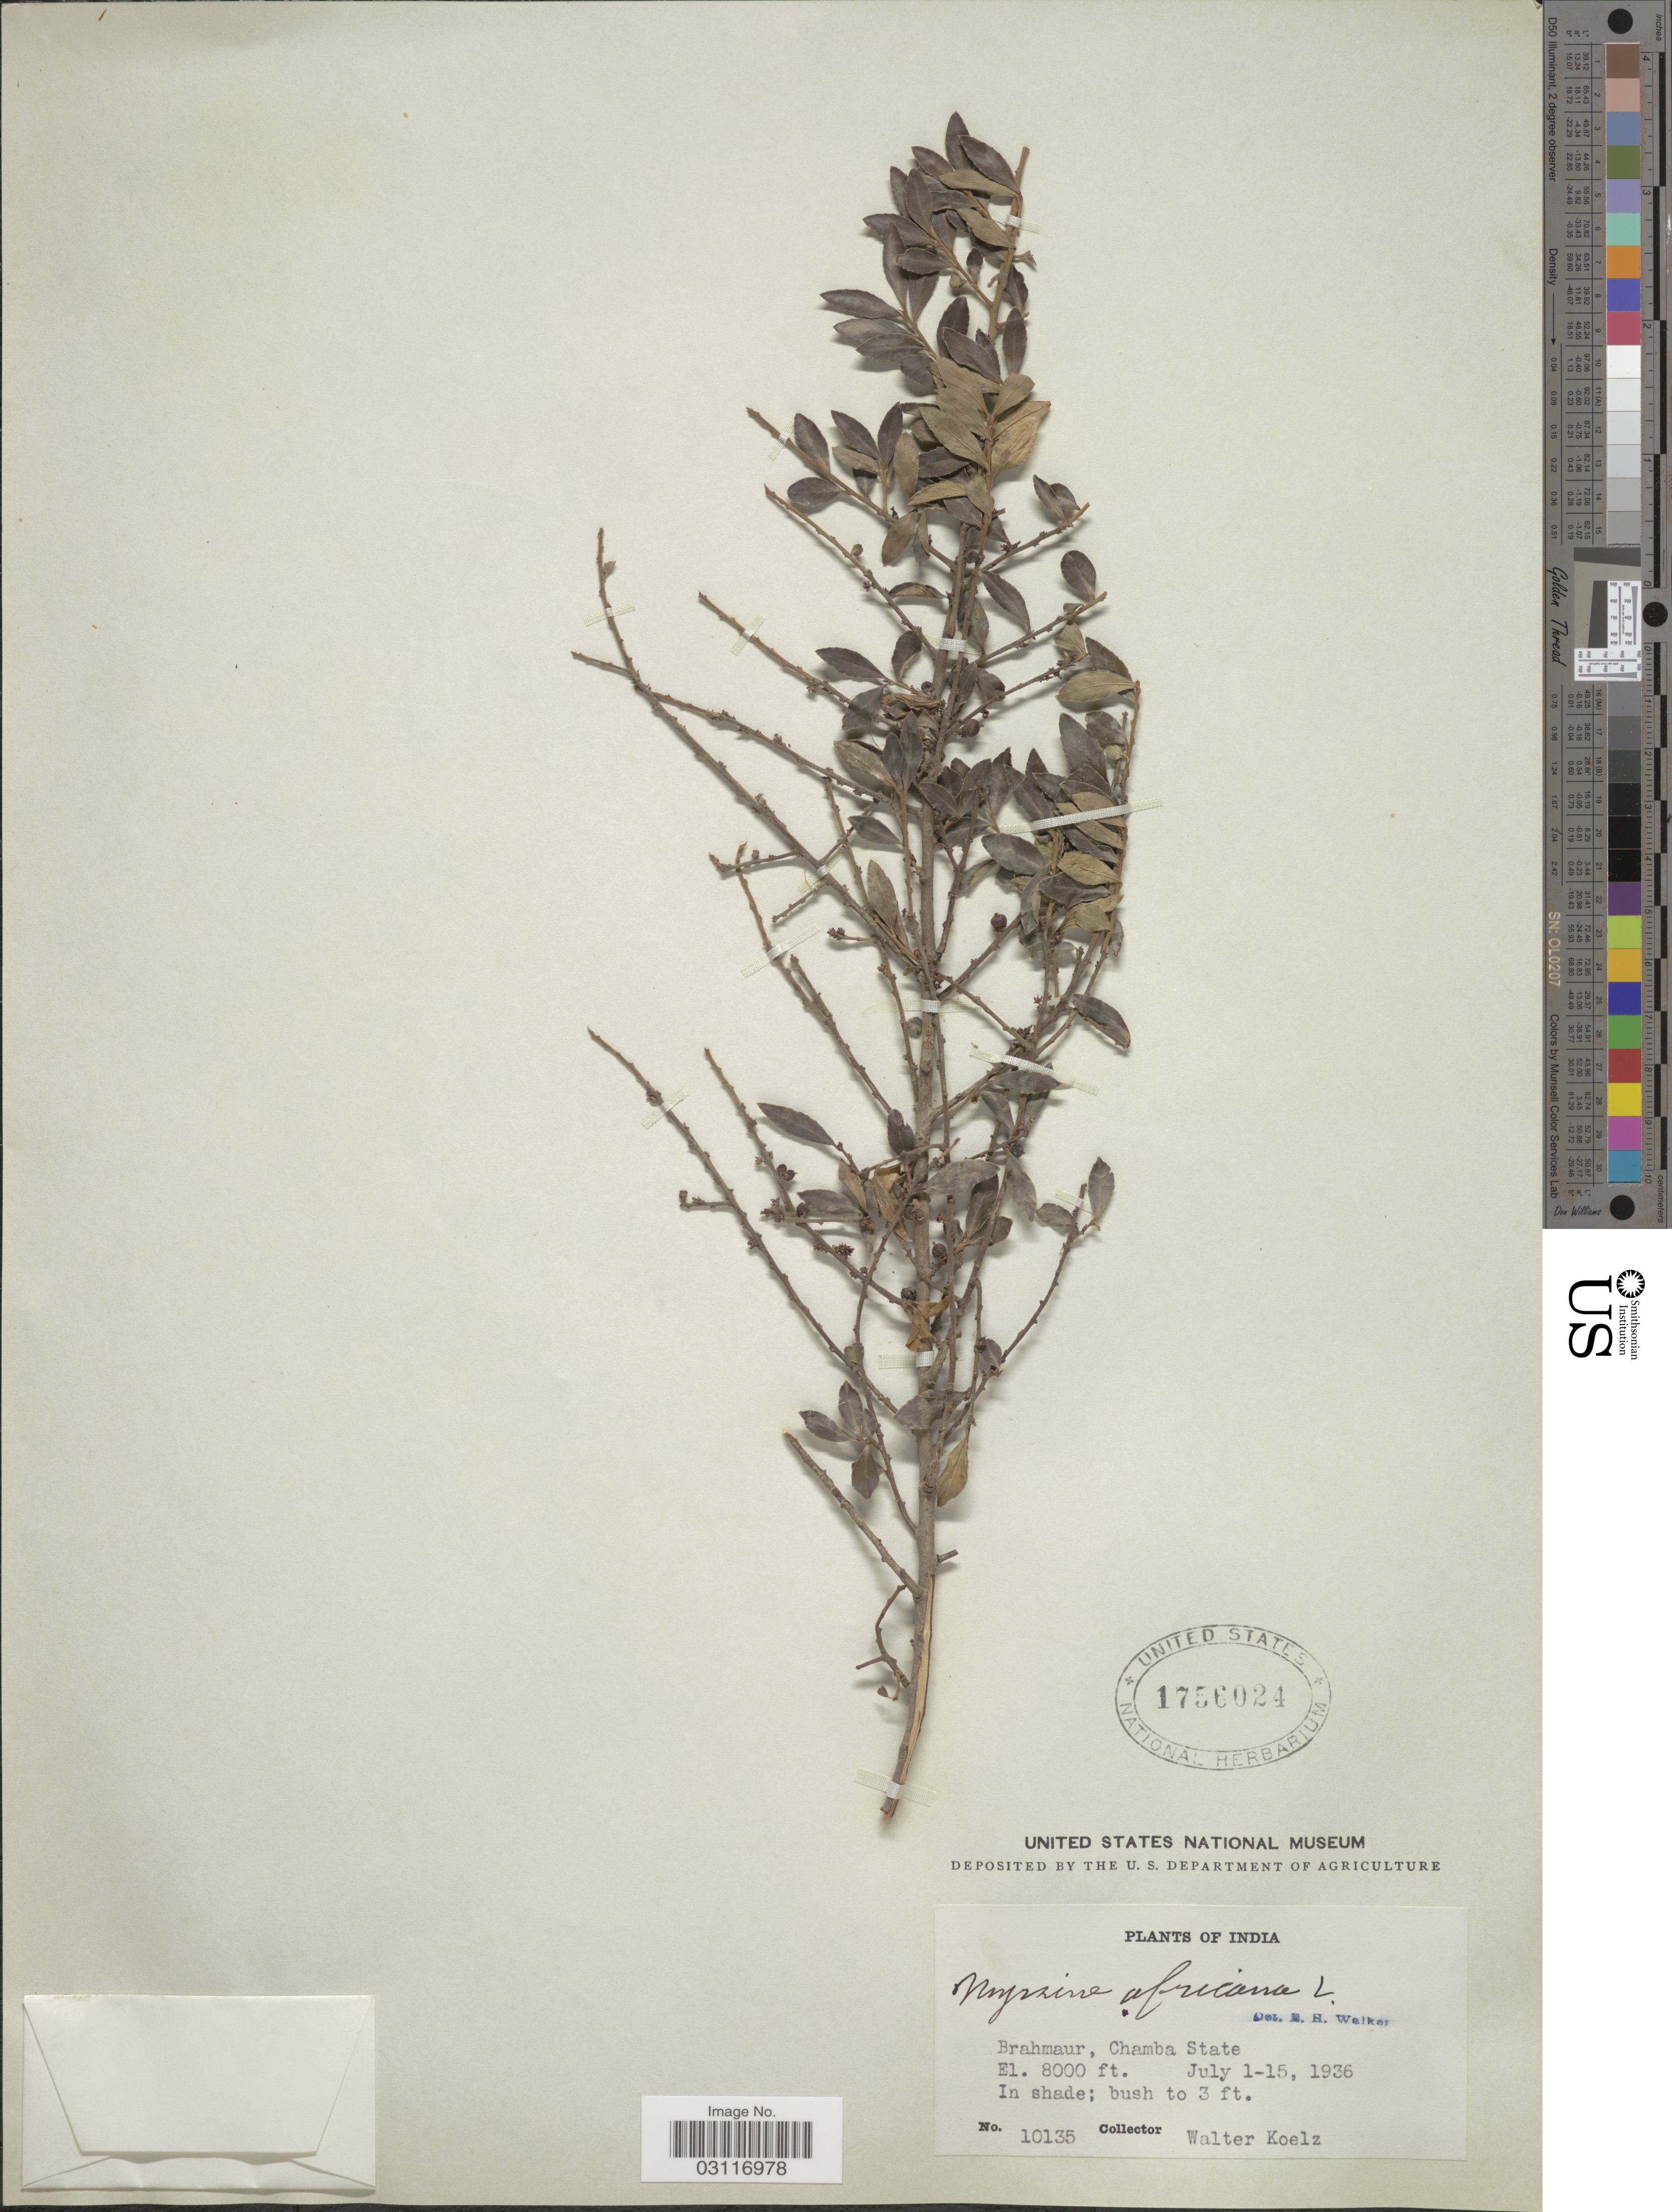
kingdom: Plantae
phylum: Tracheophyta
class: Magnoliopsida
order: Ericales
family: Primulaceae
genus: Myrsine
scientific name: Myrsine africana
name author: L.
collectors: W. N. Koelz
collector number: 10135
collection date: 1936-07-01/1936-07-15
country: India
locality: Brahmaur, Chamba State.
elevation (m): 2438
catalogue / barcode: US 1756024